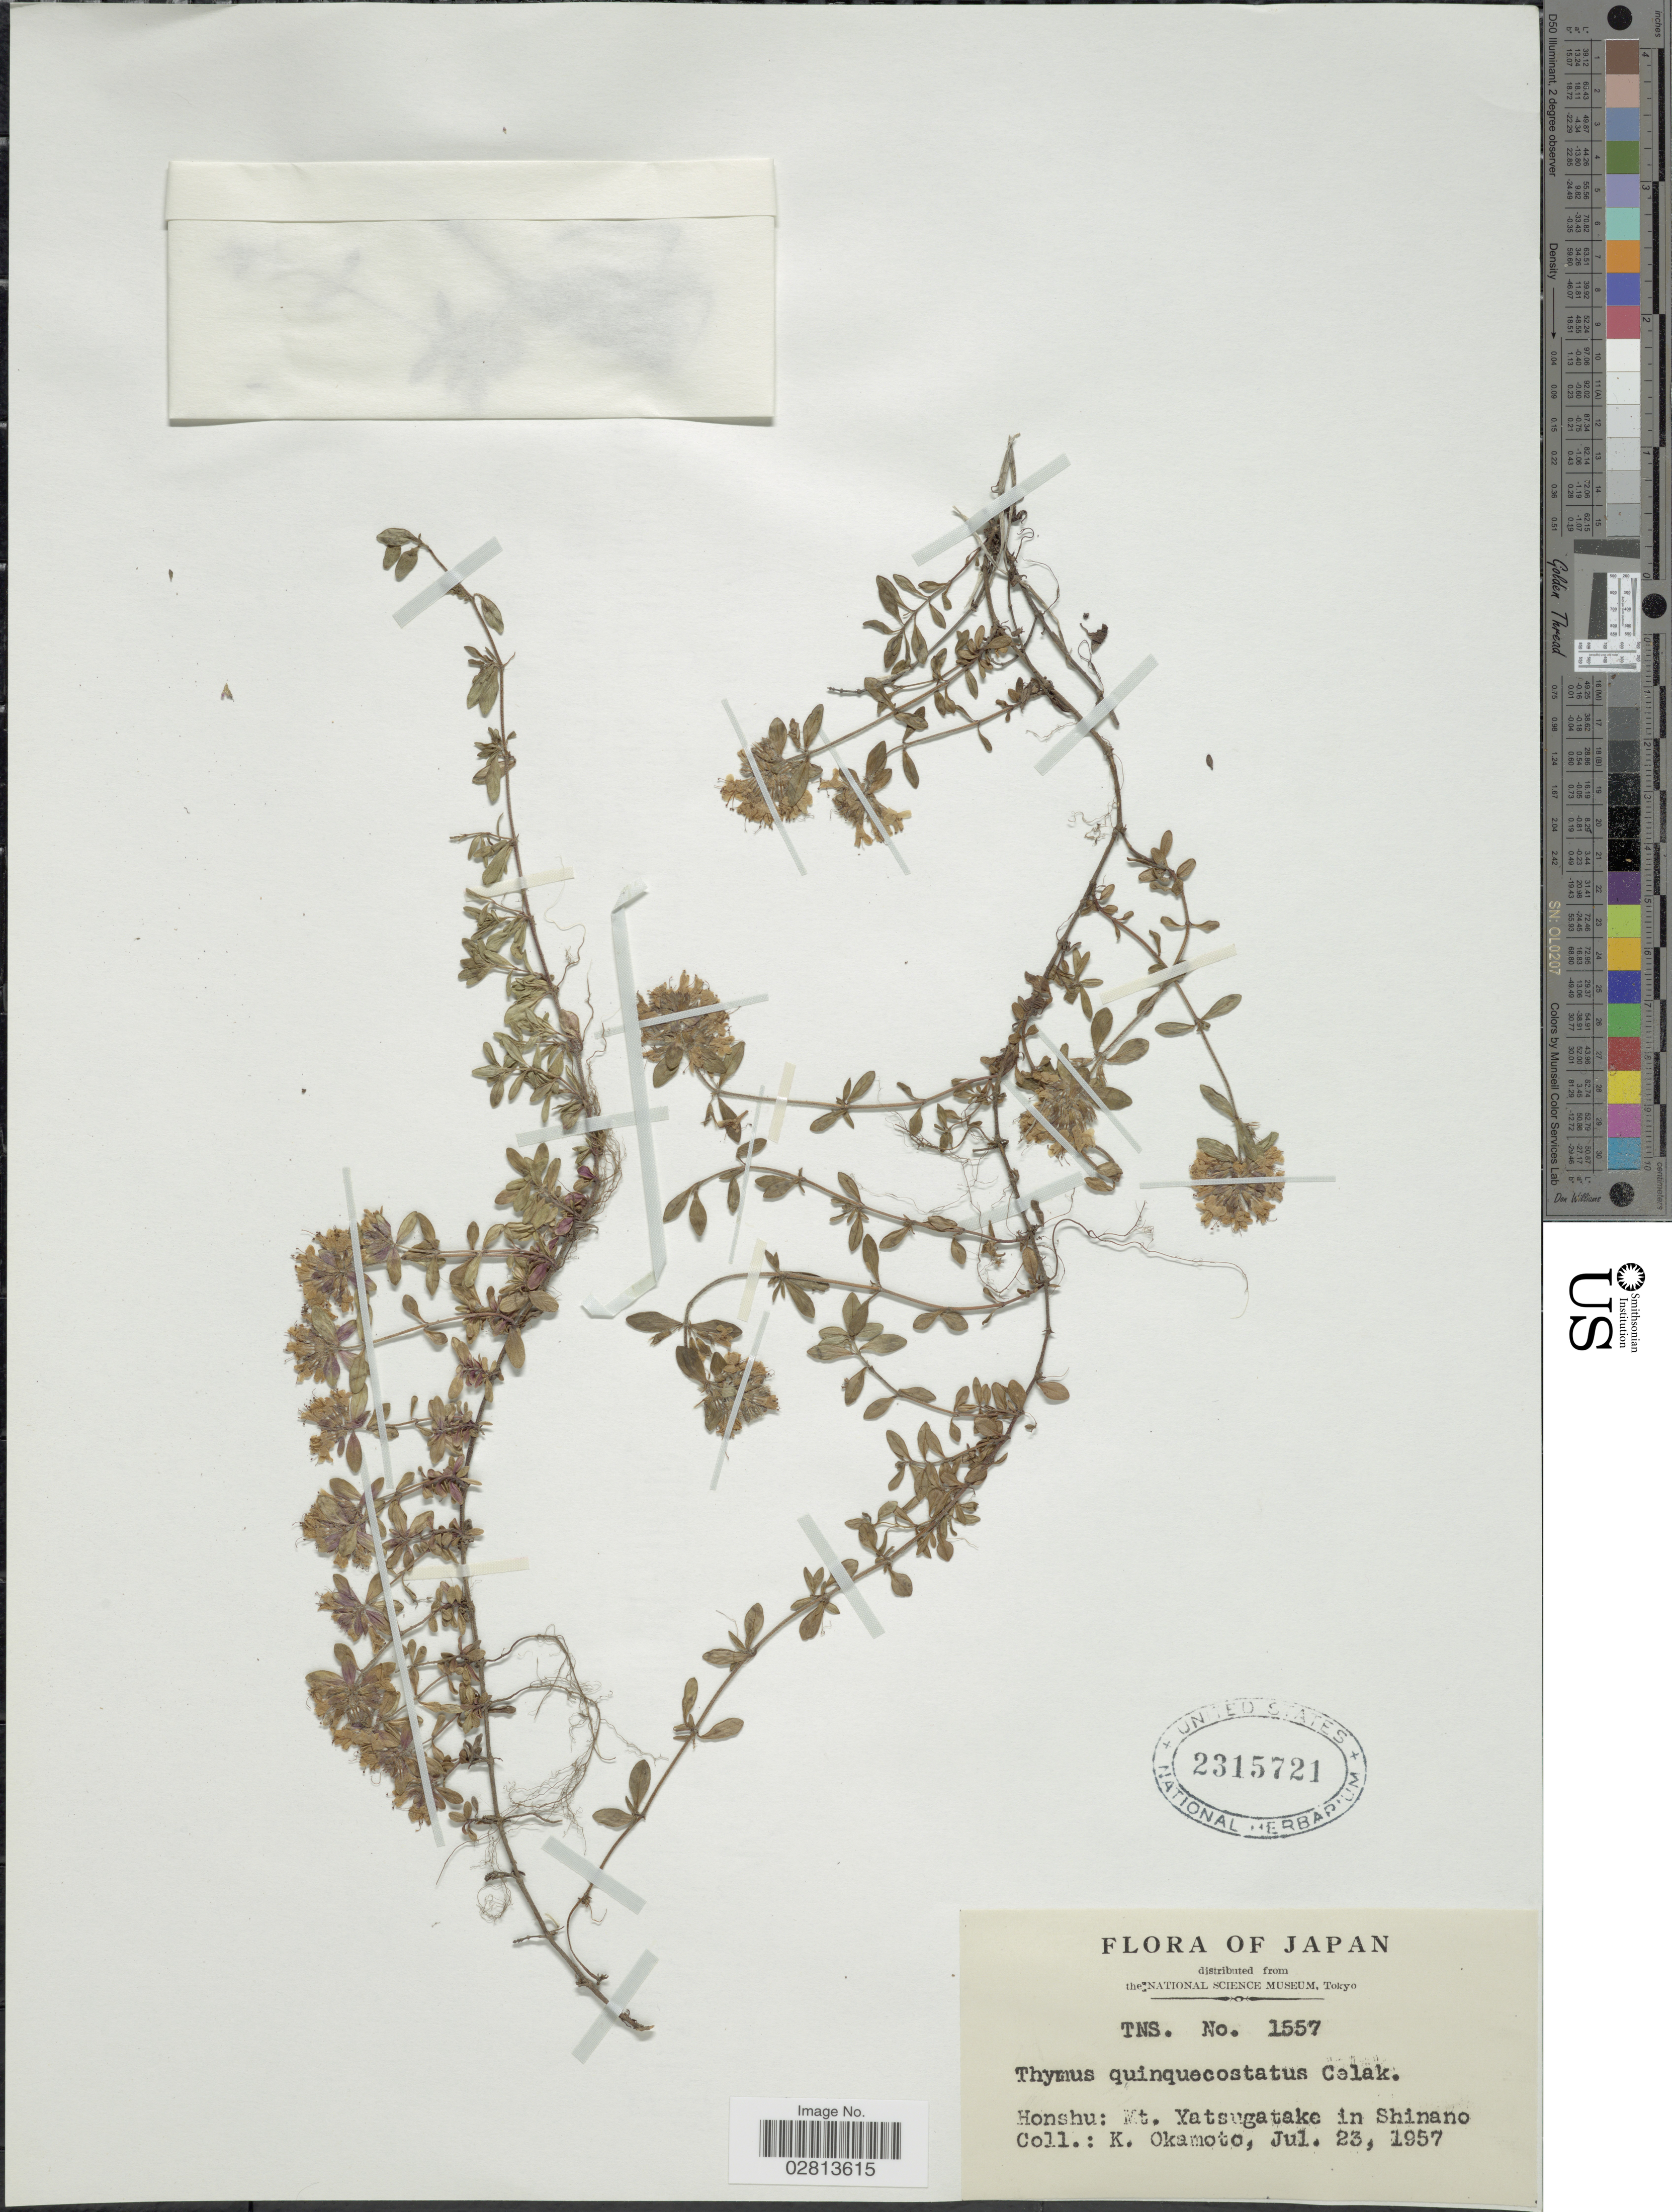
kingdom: Plantae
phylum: Tracheophyta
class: Magnoliopsida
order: Lamiales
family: Lamiaceae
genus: Thymus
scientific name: Thymus quinquecostatus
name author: Čelak.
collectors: K. Okamoto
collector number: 1557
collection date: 1957-07-23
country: Japan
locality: Honshu: Mt. Yatsugatake in Shinano.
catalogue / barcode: US 2315721